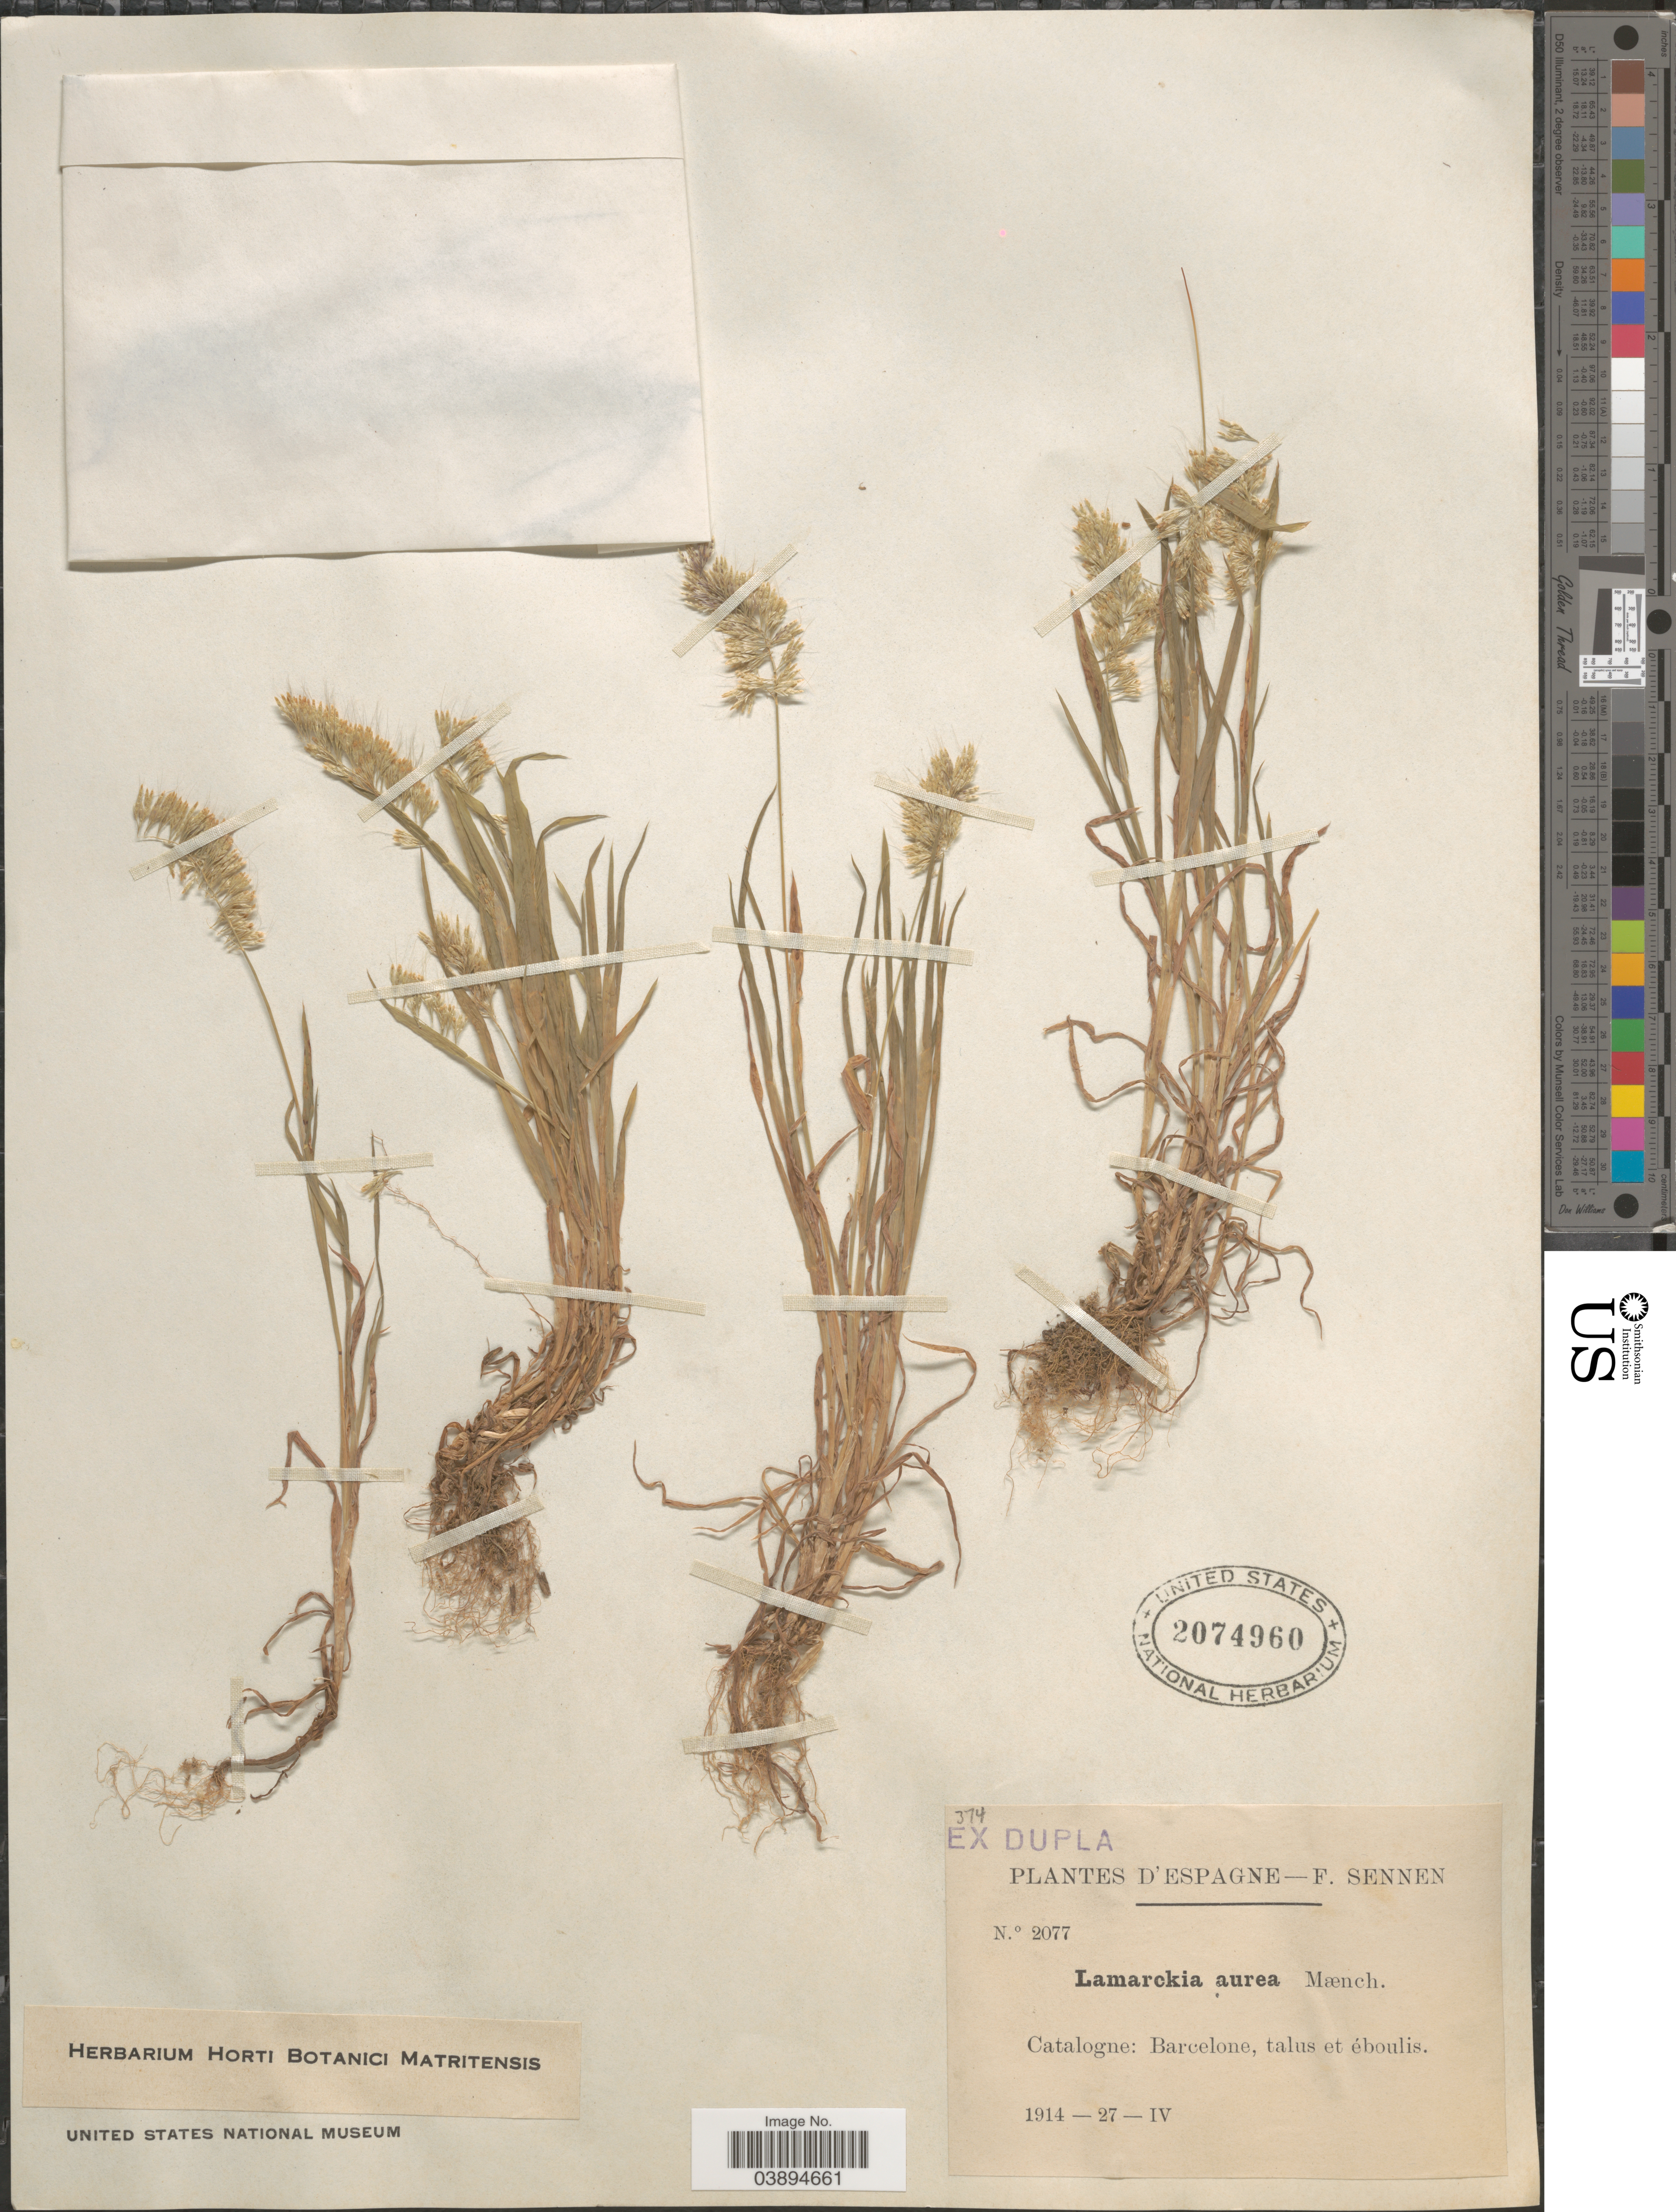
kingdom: Plantae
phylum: Tracheophyta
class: Liliopsida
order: Poales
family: Poaceae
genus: Lamarckia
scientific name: Lamarckia aurea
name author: (L.) Moench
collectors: E. Sennen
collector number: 2077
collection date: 1914-04-27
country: Spain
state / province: Catalunya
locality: D'Espagne. Catalogne: Barcelone, talus et éboulis.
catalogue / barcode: US 2074960